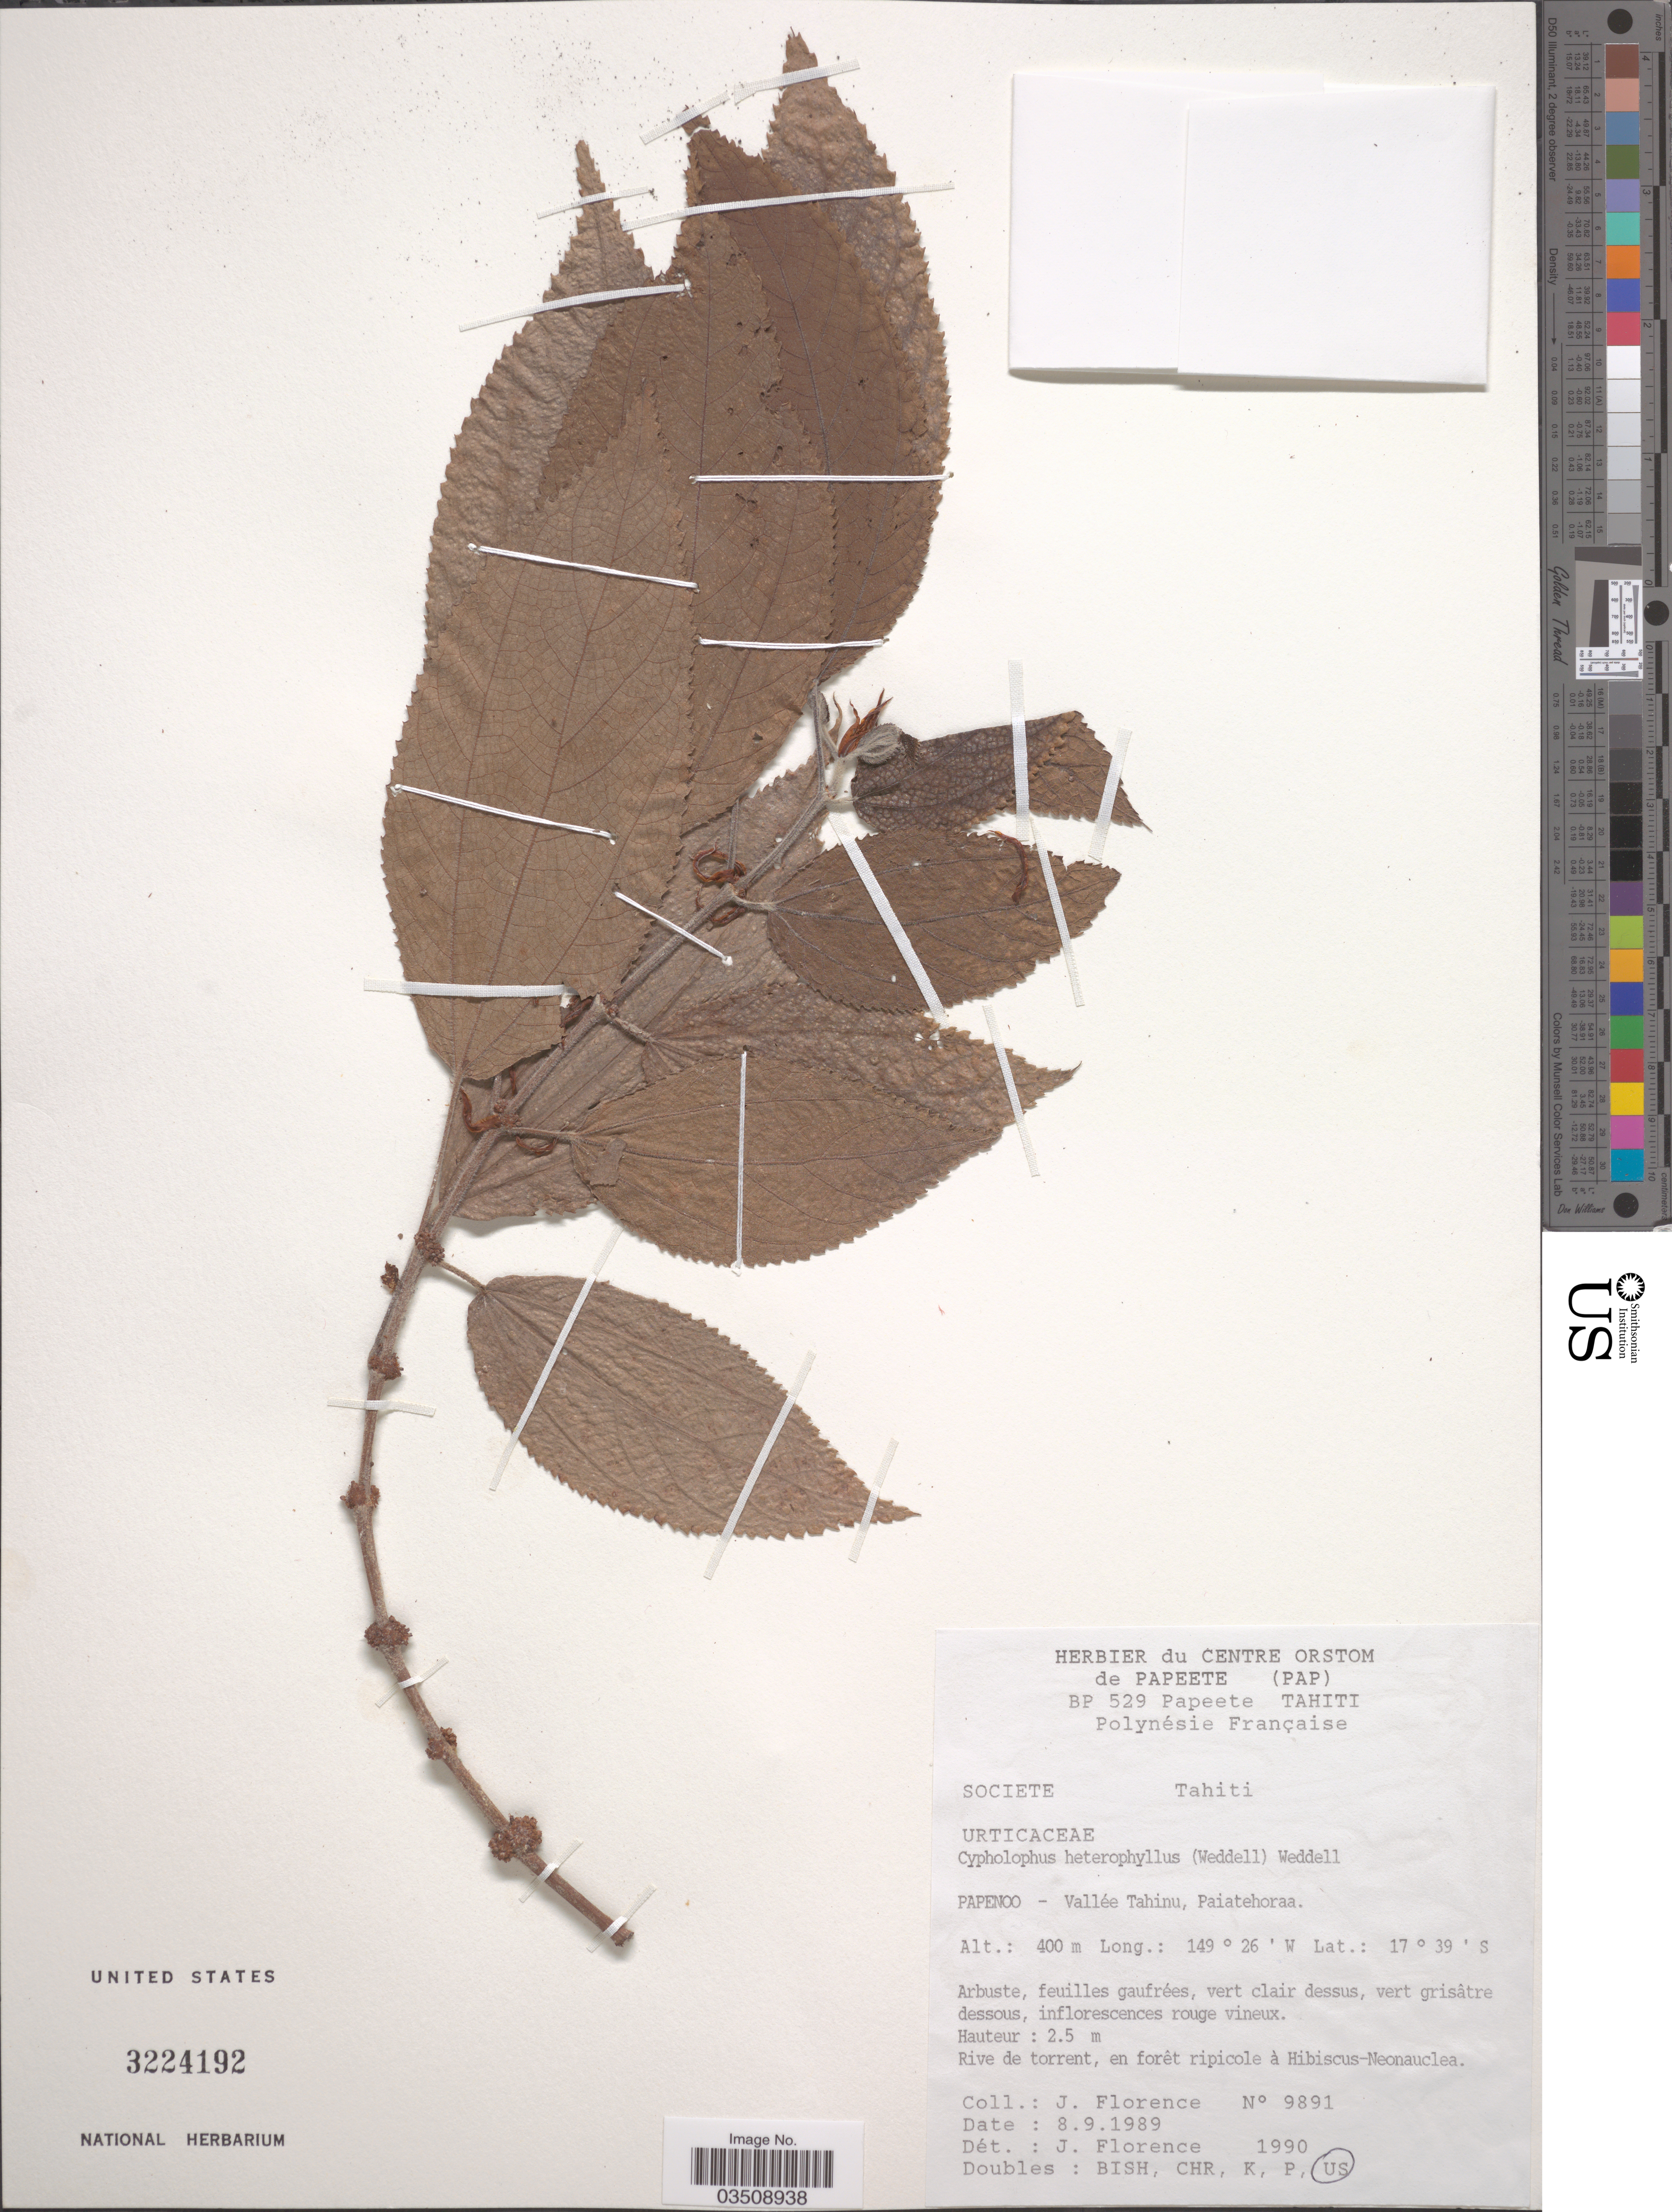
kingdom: Plantae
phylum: Tracheophyta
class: Magnoliopsida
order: Rosales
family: Urticaceae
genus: Cypholophus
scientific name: Cypholophus heterophyllus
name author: Wedd.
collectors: J. Florence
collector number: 9891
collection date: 1989-09-08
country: French Polynesia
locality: Societe Tahiti. Papenoo - Vallée Tahinu, Paiatehoraa.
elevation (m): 400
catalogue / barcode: US 3224192